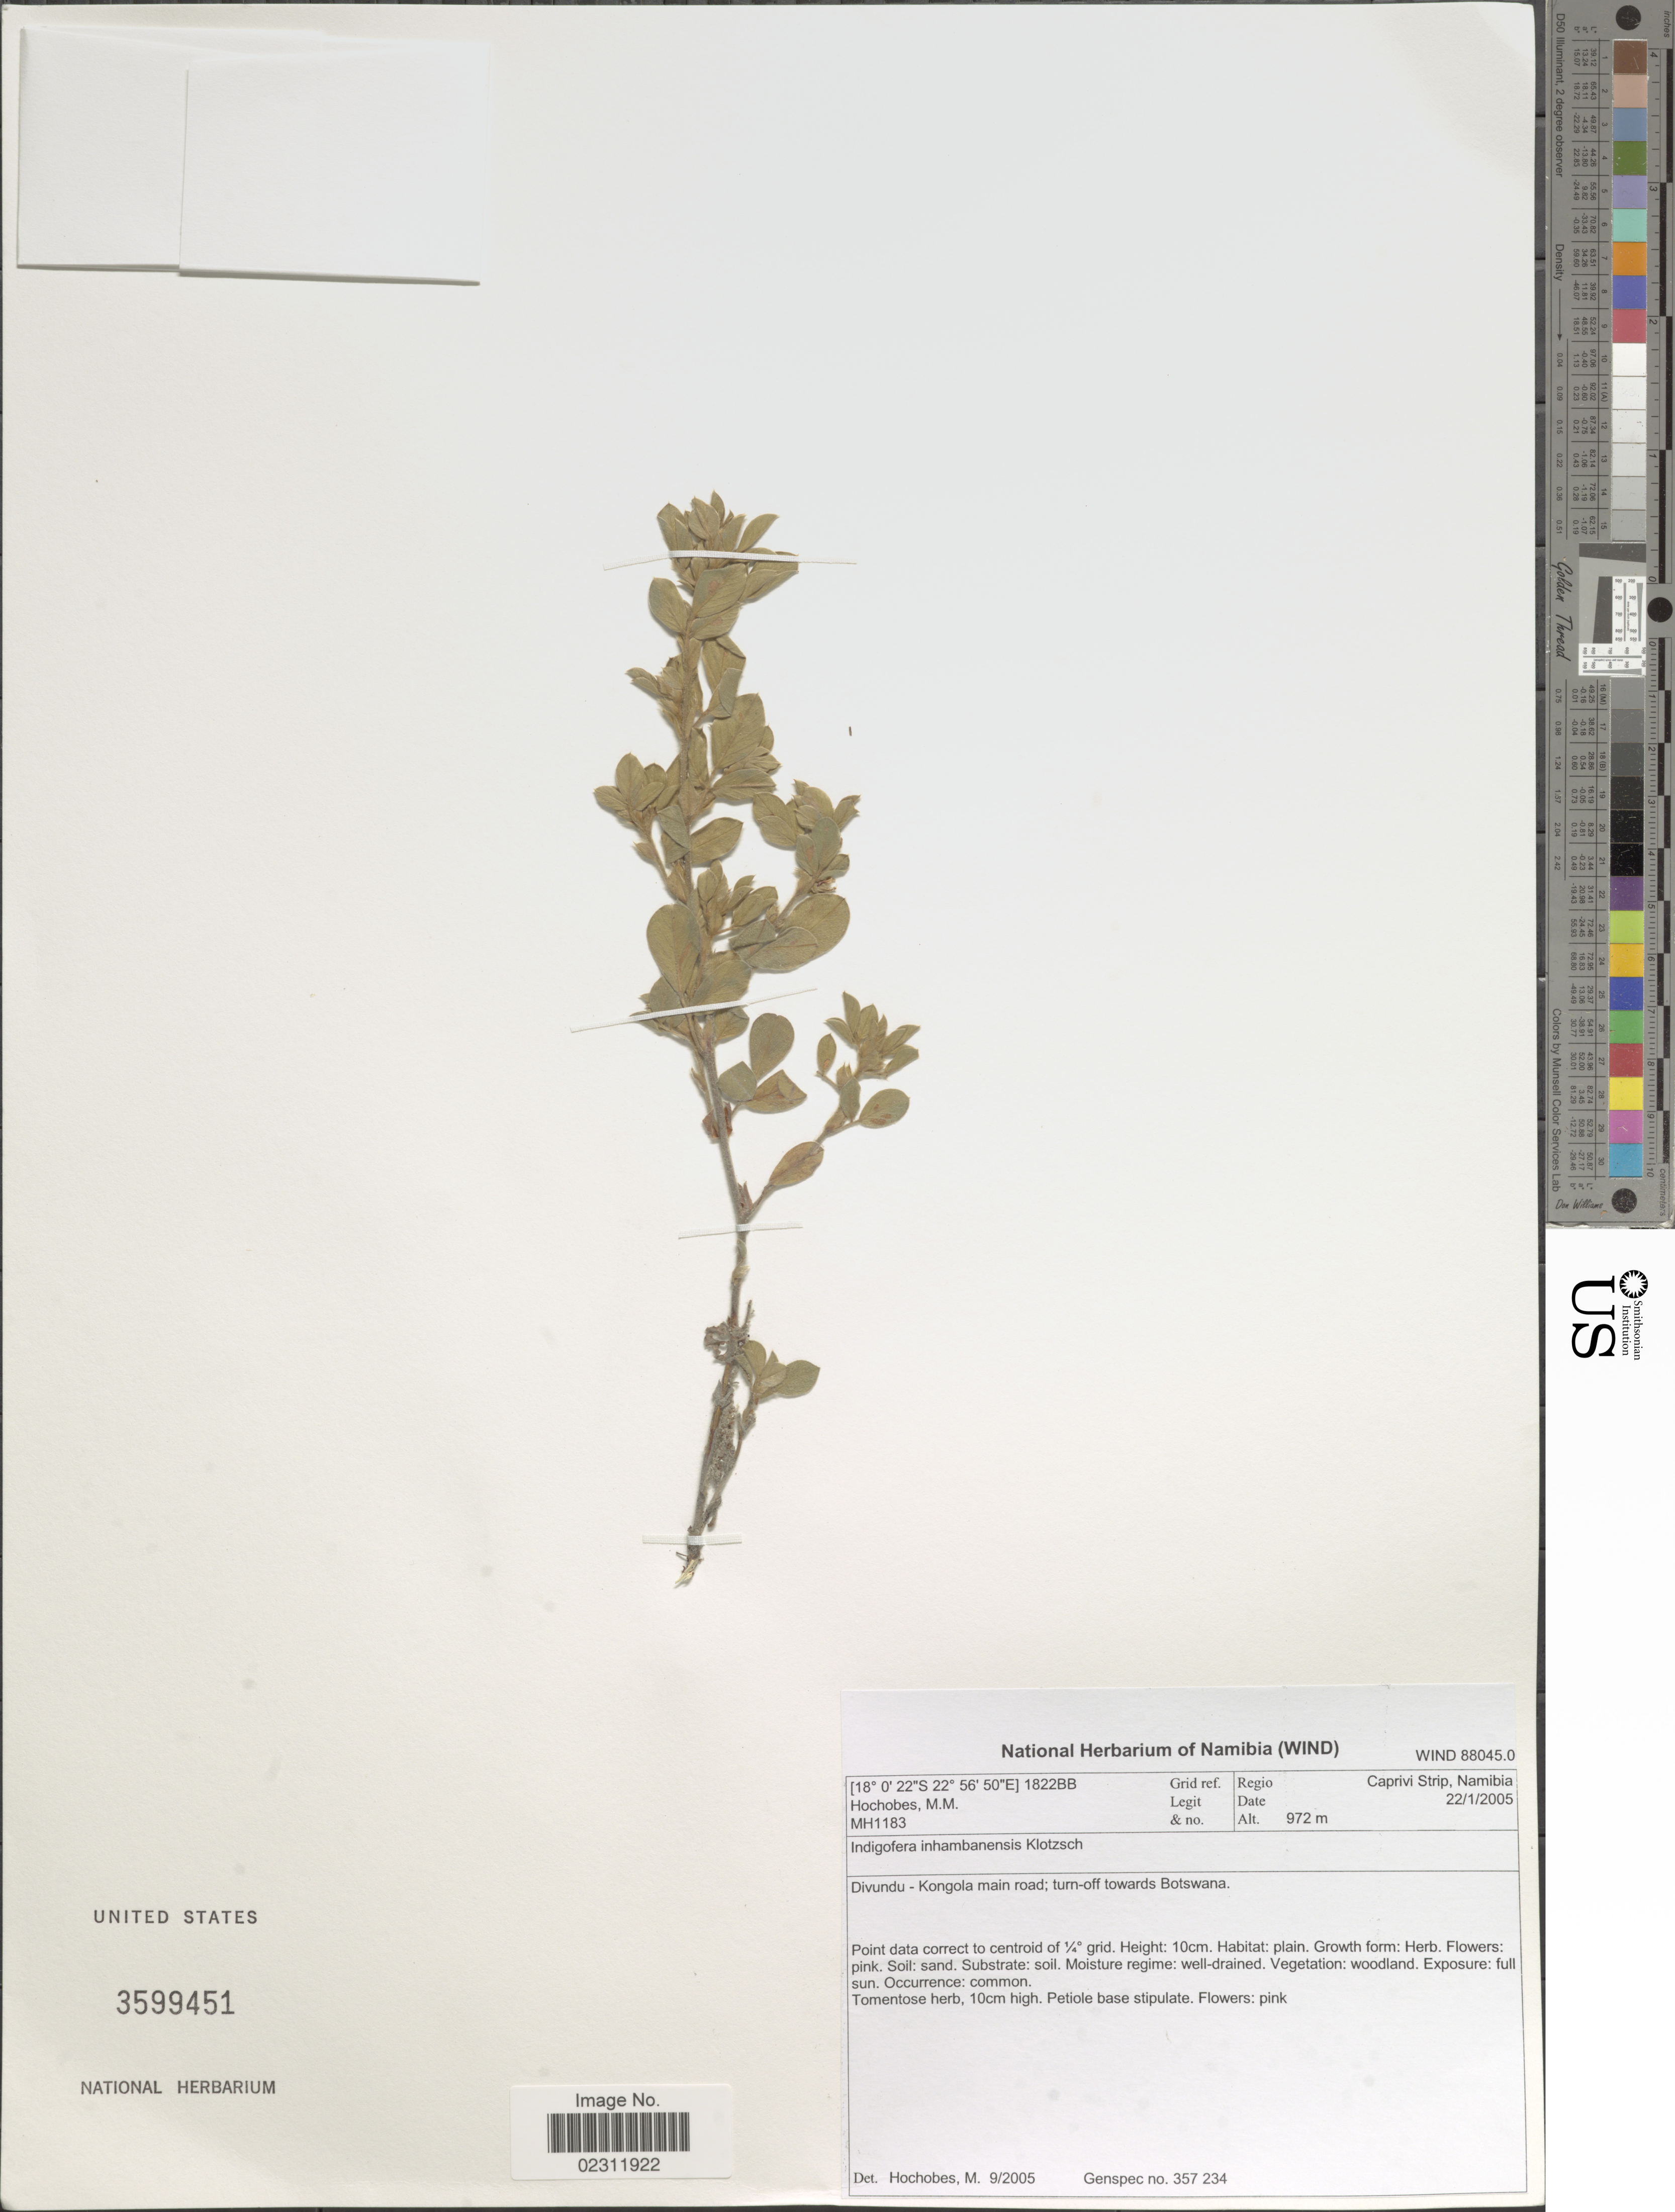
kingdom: Plantae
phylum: Tracheophyta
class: Magnoliopsida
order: Fabales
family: Fabaceae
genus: Indigofera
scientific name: Indigofera inhambanensis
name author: Klotzsch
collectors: M. Hochobes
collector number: MH1183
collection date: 2005-01-22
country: Namibia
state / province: Caprivi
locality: Caprivi Strip, Divundu-Kongola main road, turn-off towards Botswana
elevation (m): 972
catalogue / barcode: US 3599451